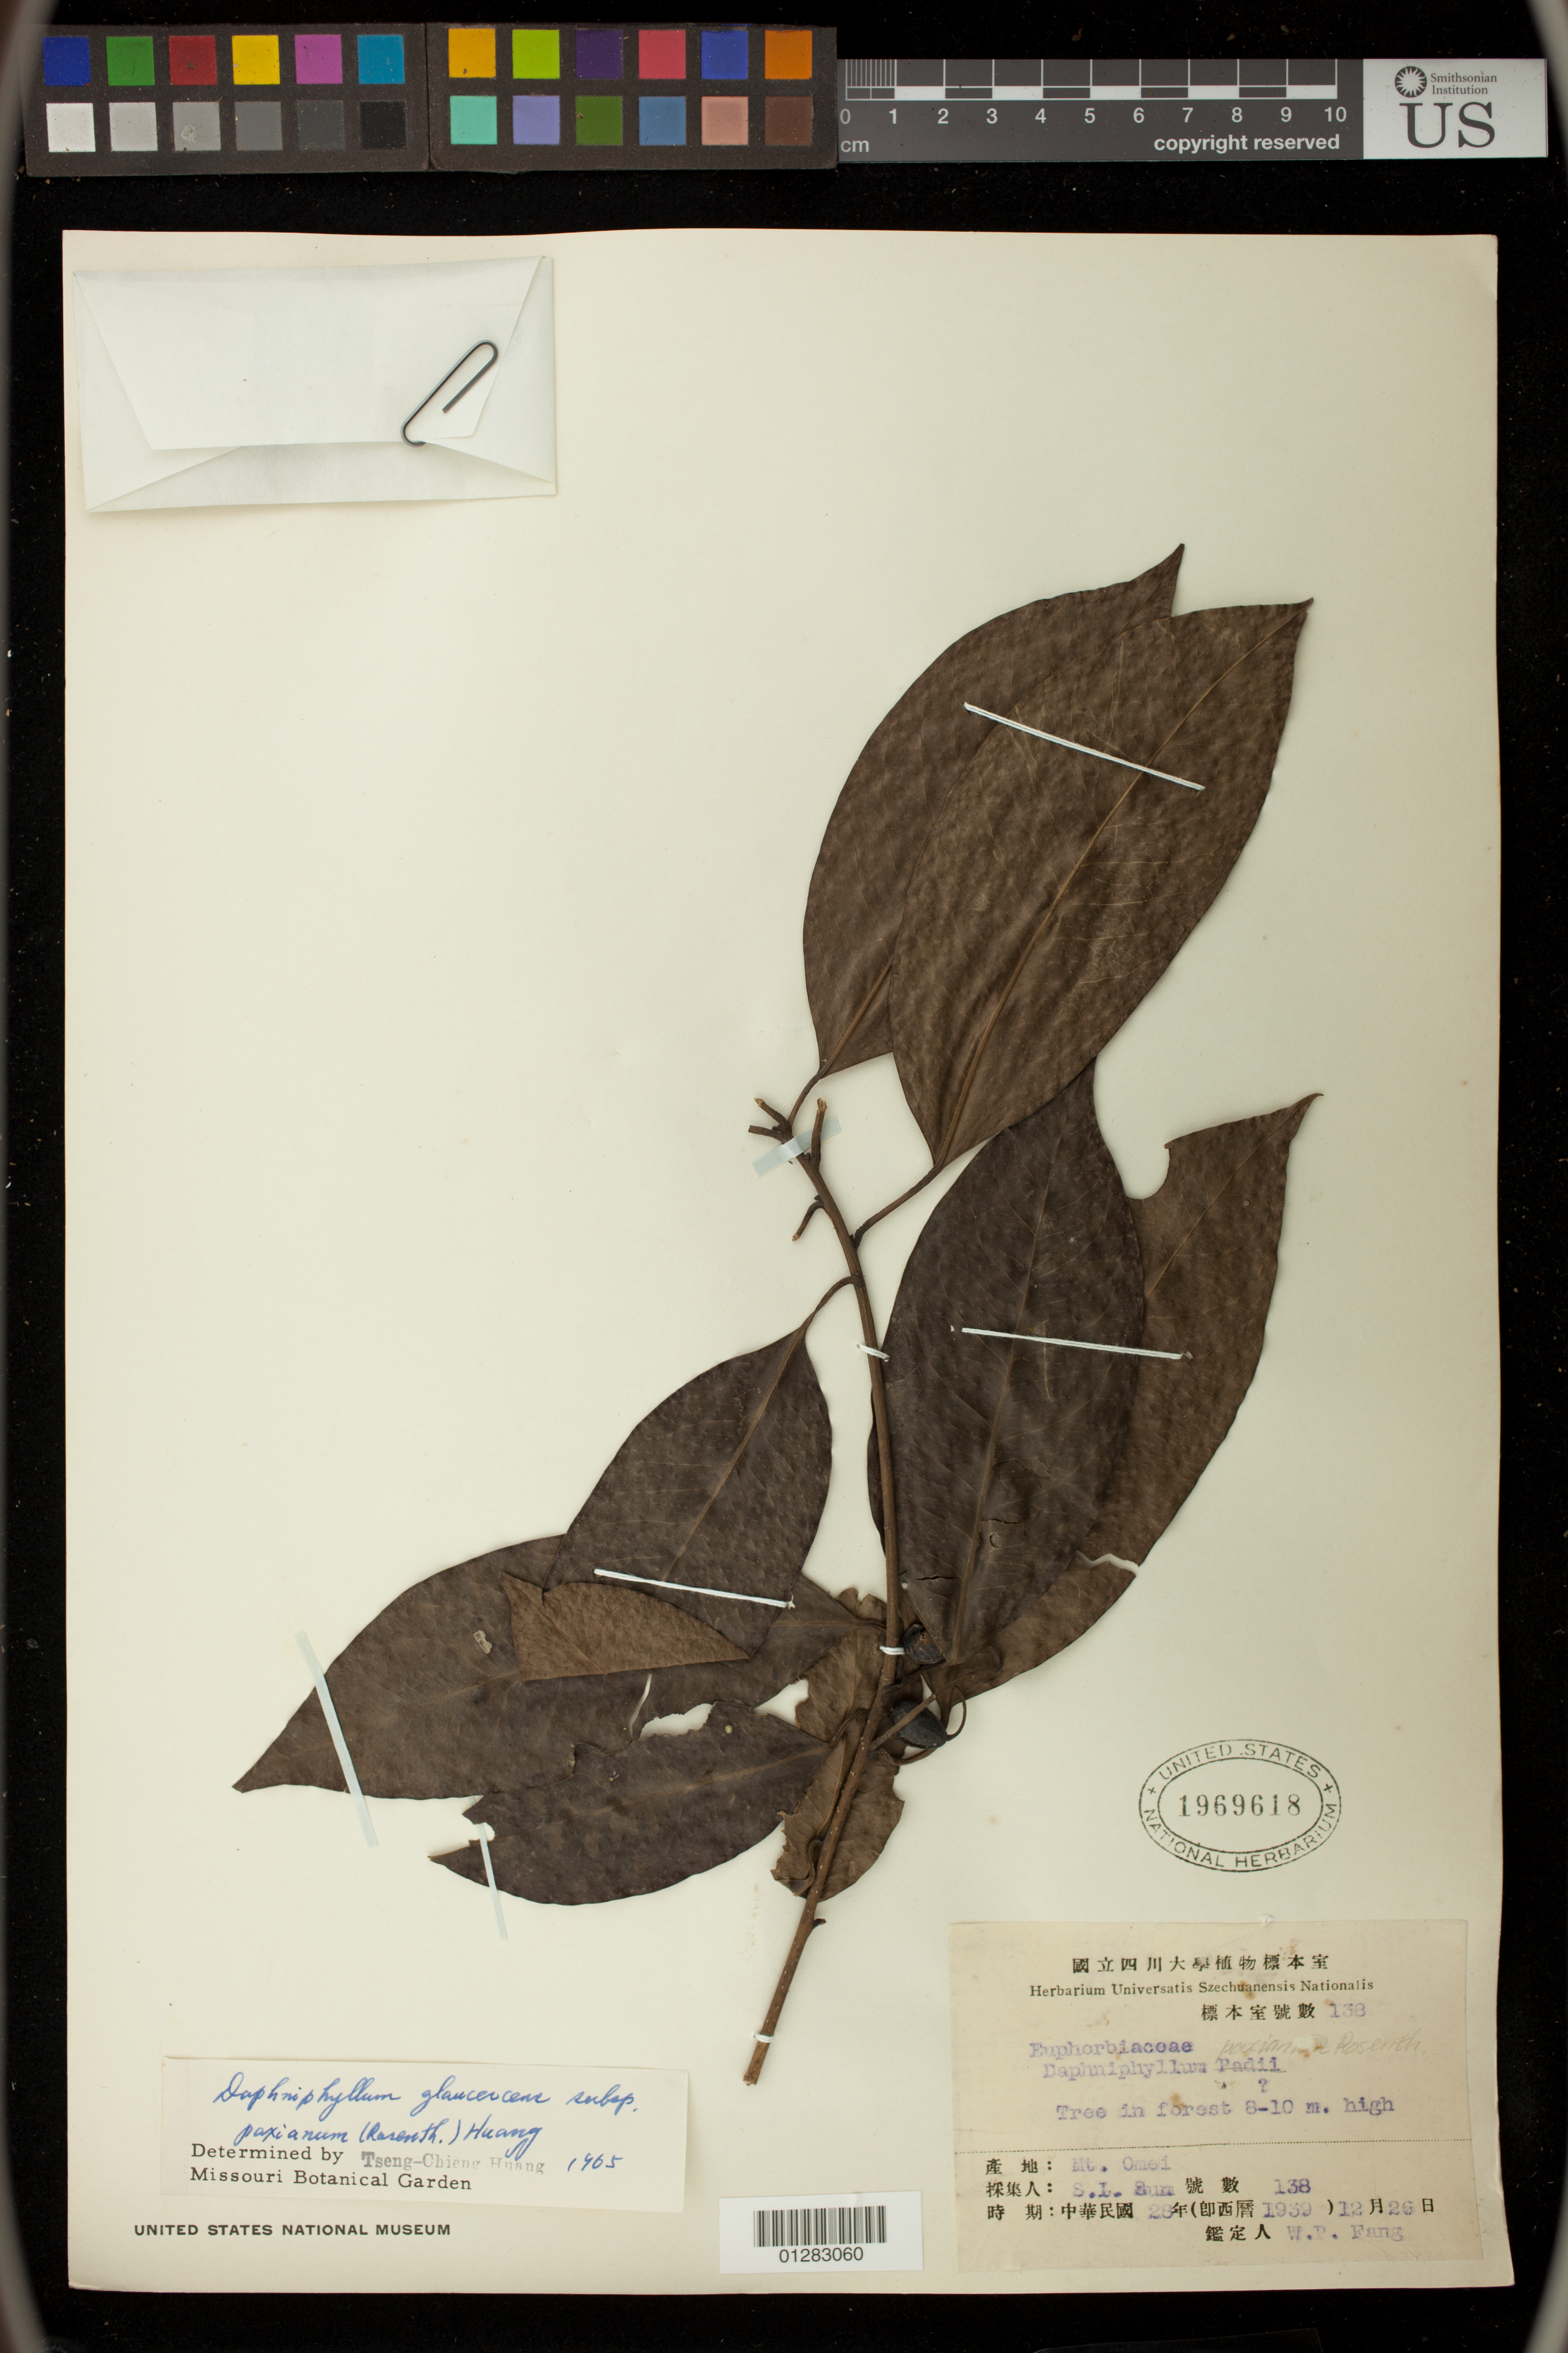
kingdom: Plantae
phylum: Tracheophyta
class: Magnoliopsida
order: Saxifragales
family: Daphniphyllaceae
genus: Daphniphyllum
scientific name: Daphniphyllum glaucescens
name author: Blume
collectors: C. Sun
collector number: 138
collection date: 1939-12-26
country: China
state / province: Sichuan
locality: Mt. Omei, Szechwan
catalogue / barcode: US 1969618